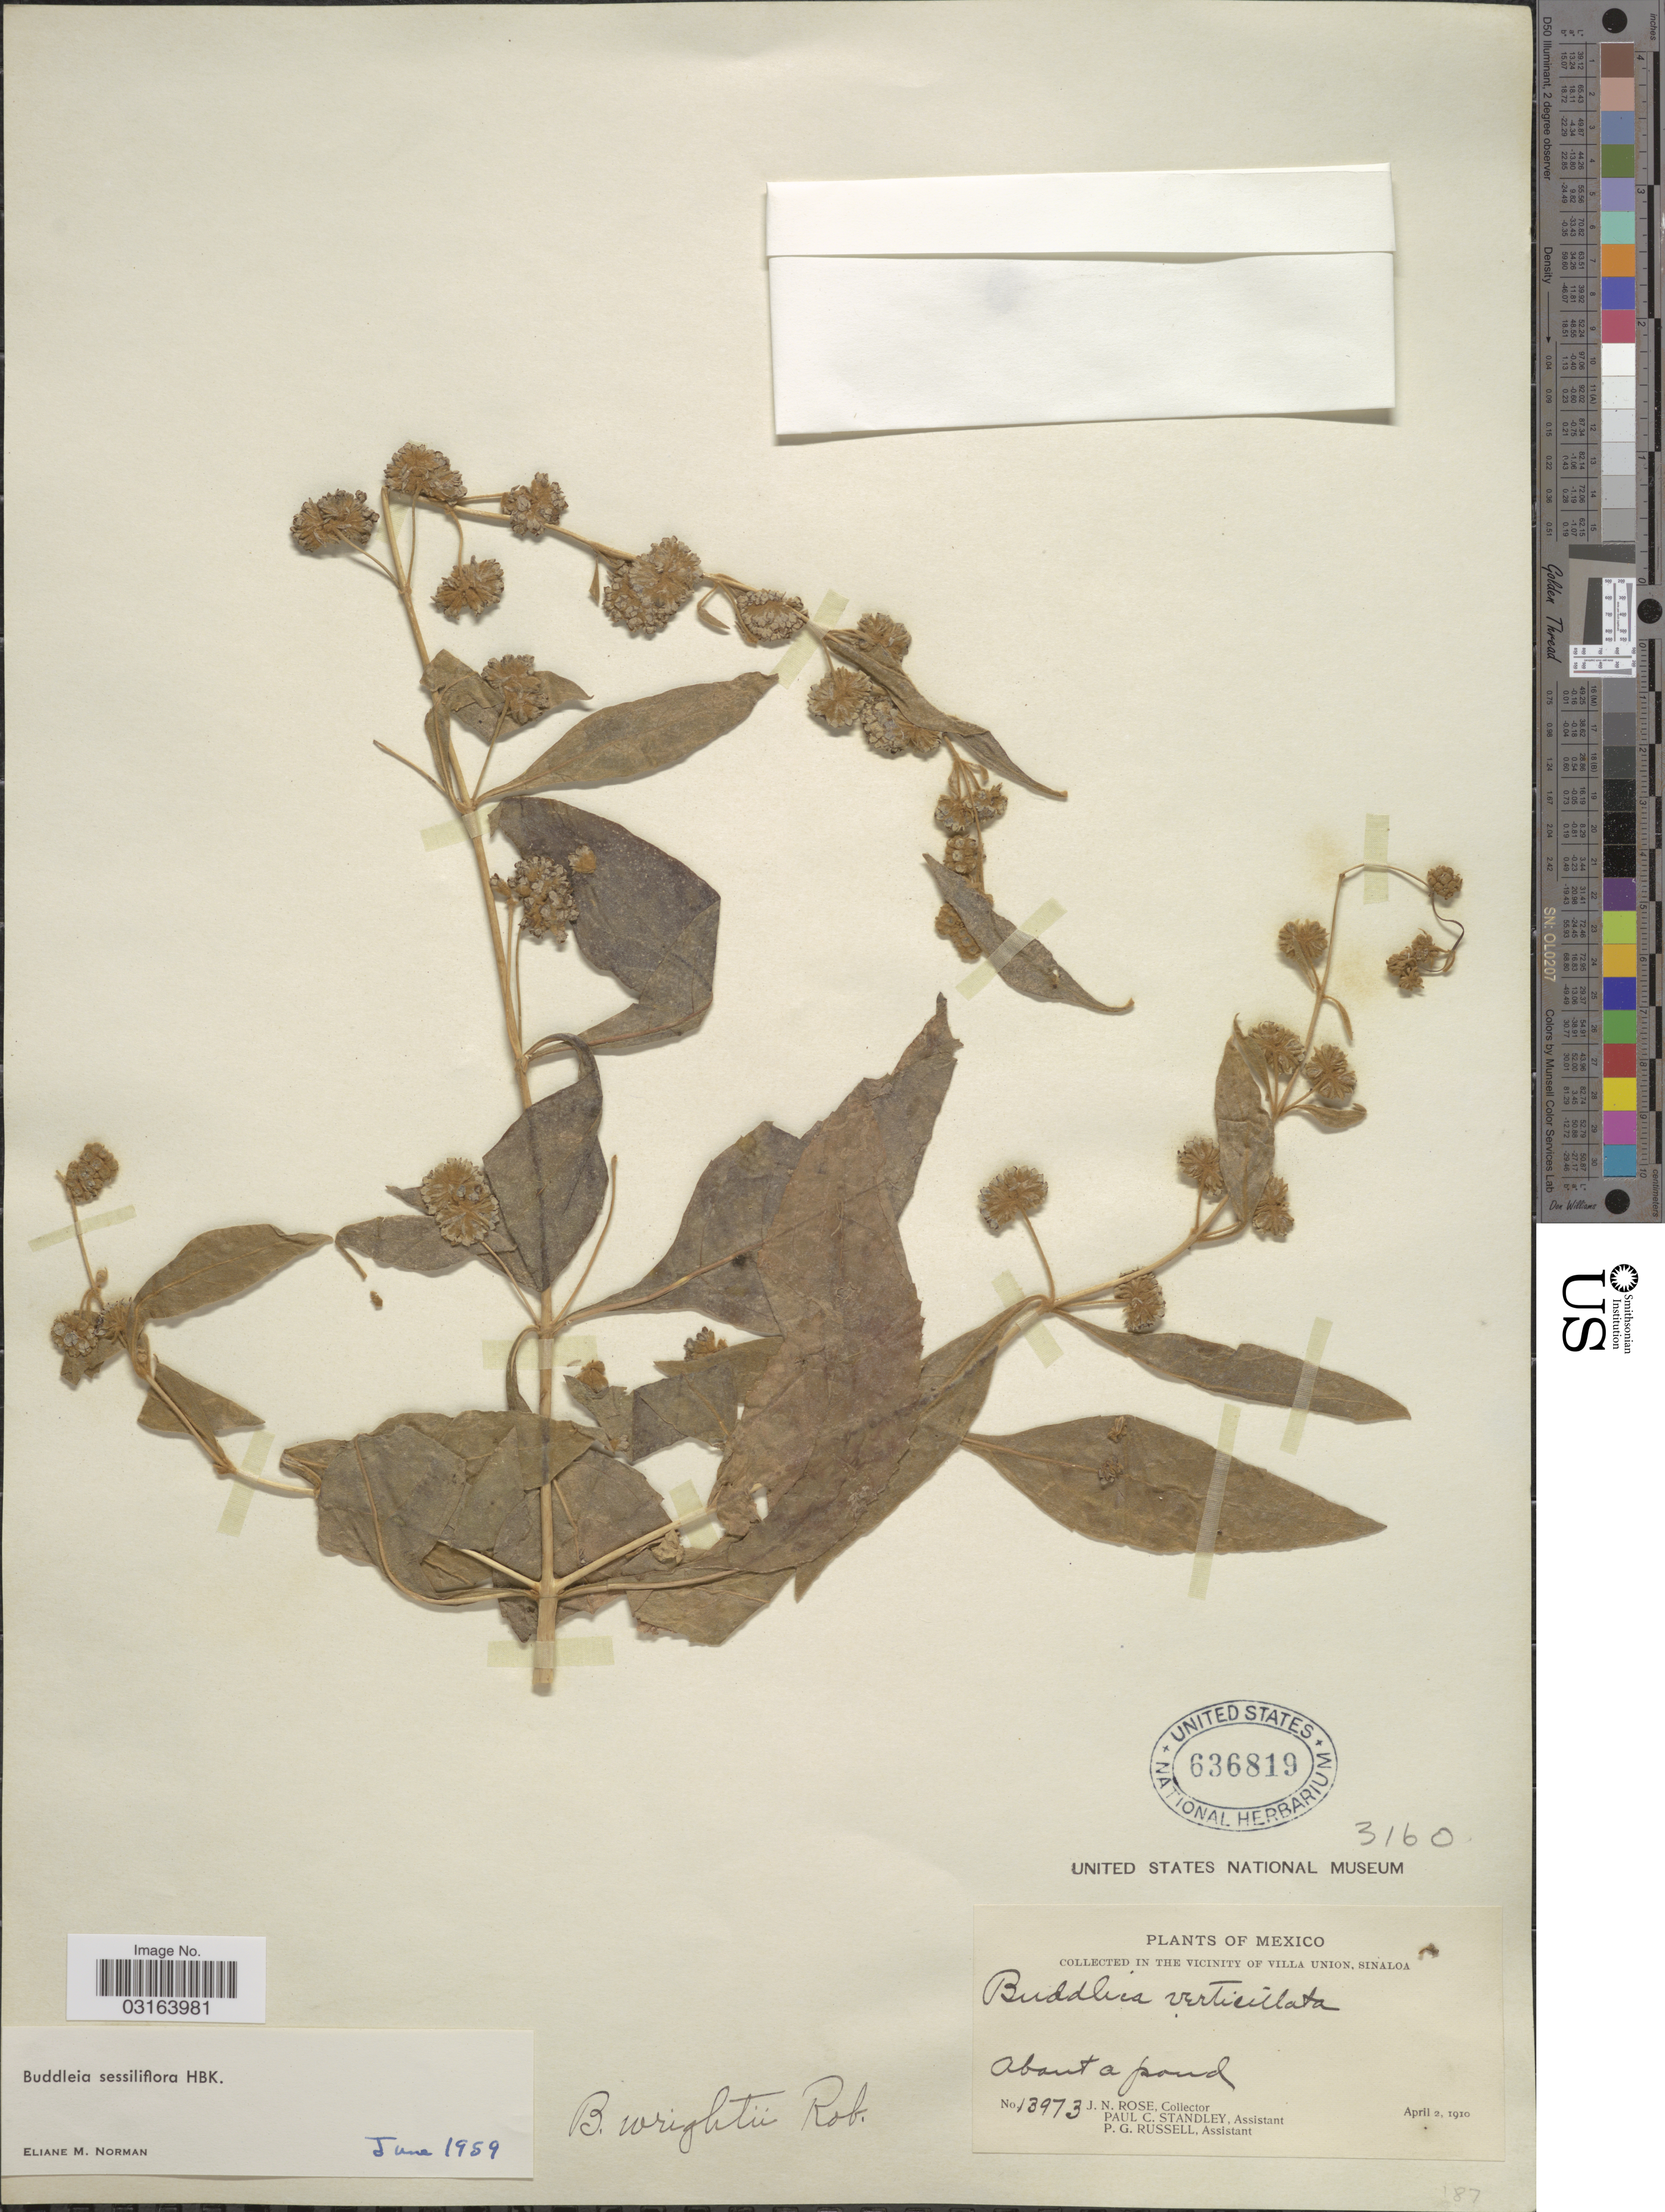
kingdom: Plantae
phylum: Tracheophyta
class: Magnoliopsida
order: Lamiales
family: Scrophulariaceae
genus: Buddleja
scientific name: Buddleja sessiliflora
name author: Kunth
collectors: J. N. Rose, P. C. Standley & P. G. Russell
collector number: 13973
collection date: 1910-04-02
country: Mexico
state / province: Sinaloa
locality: Vicinity of Villa Union. About a pond.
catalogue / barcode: US 636819